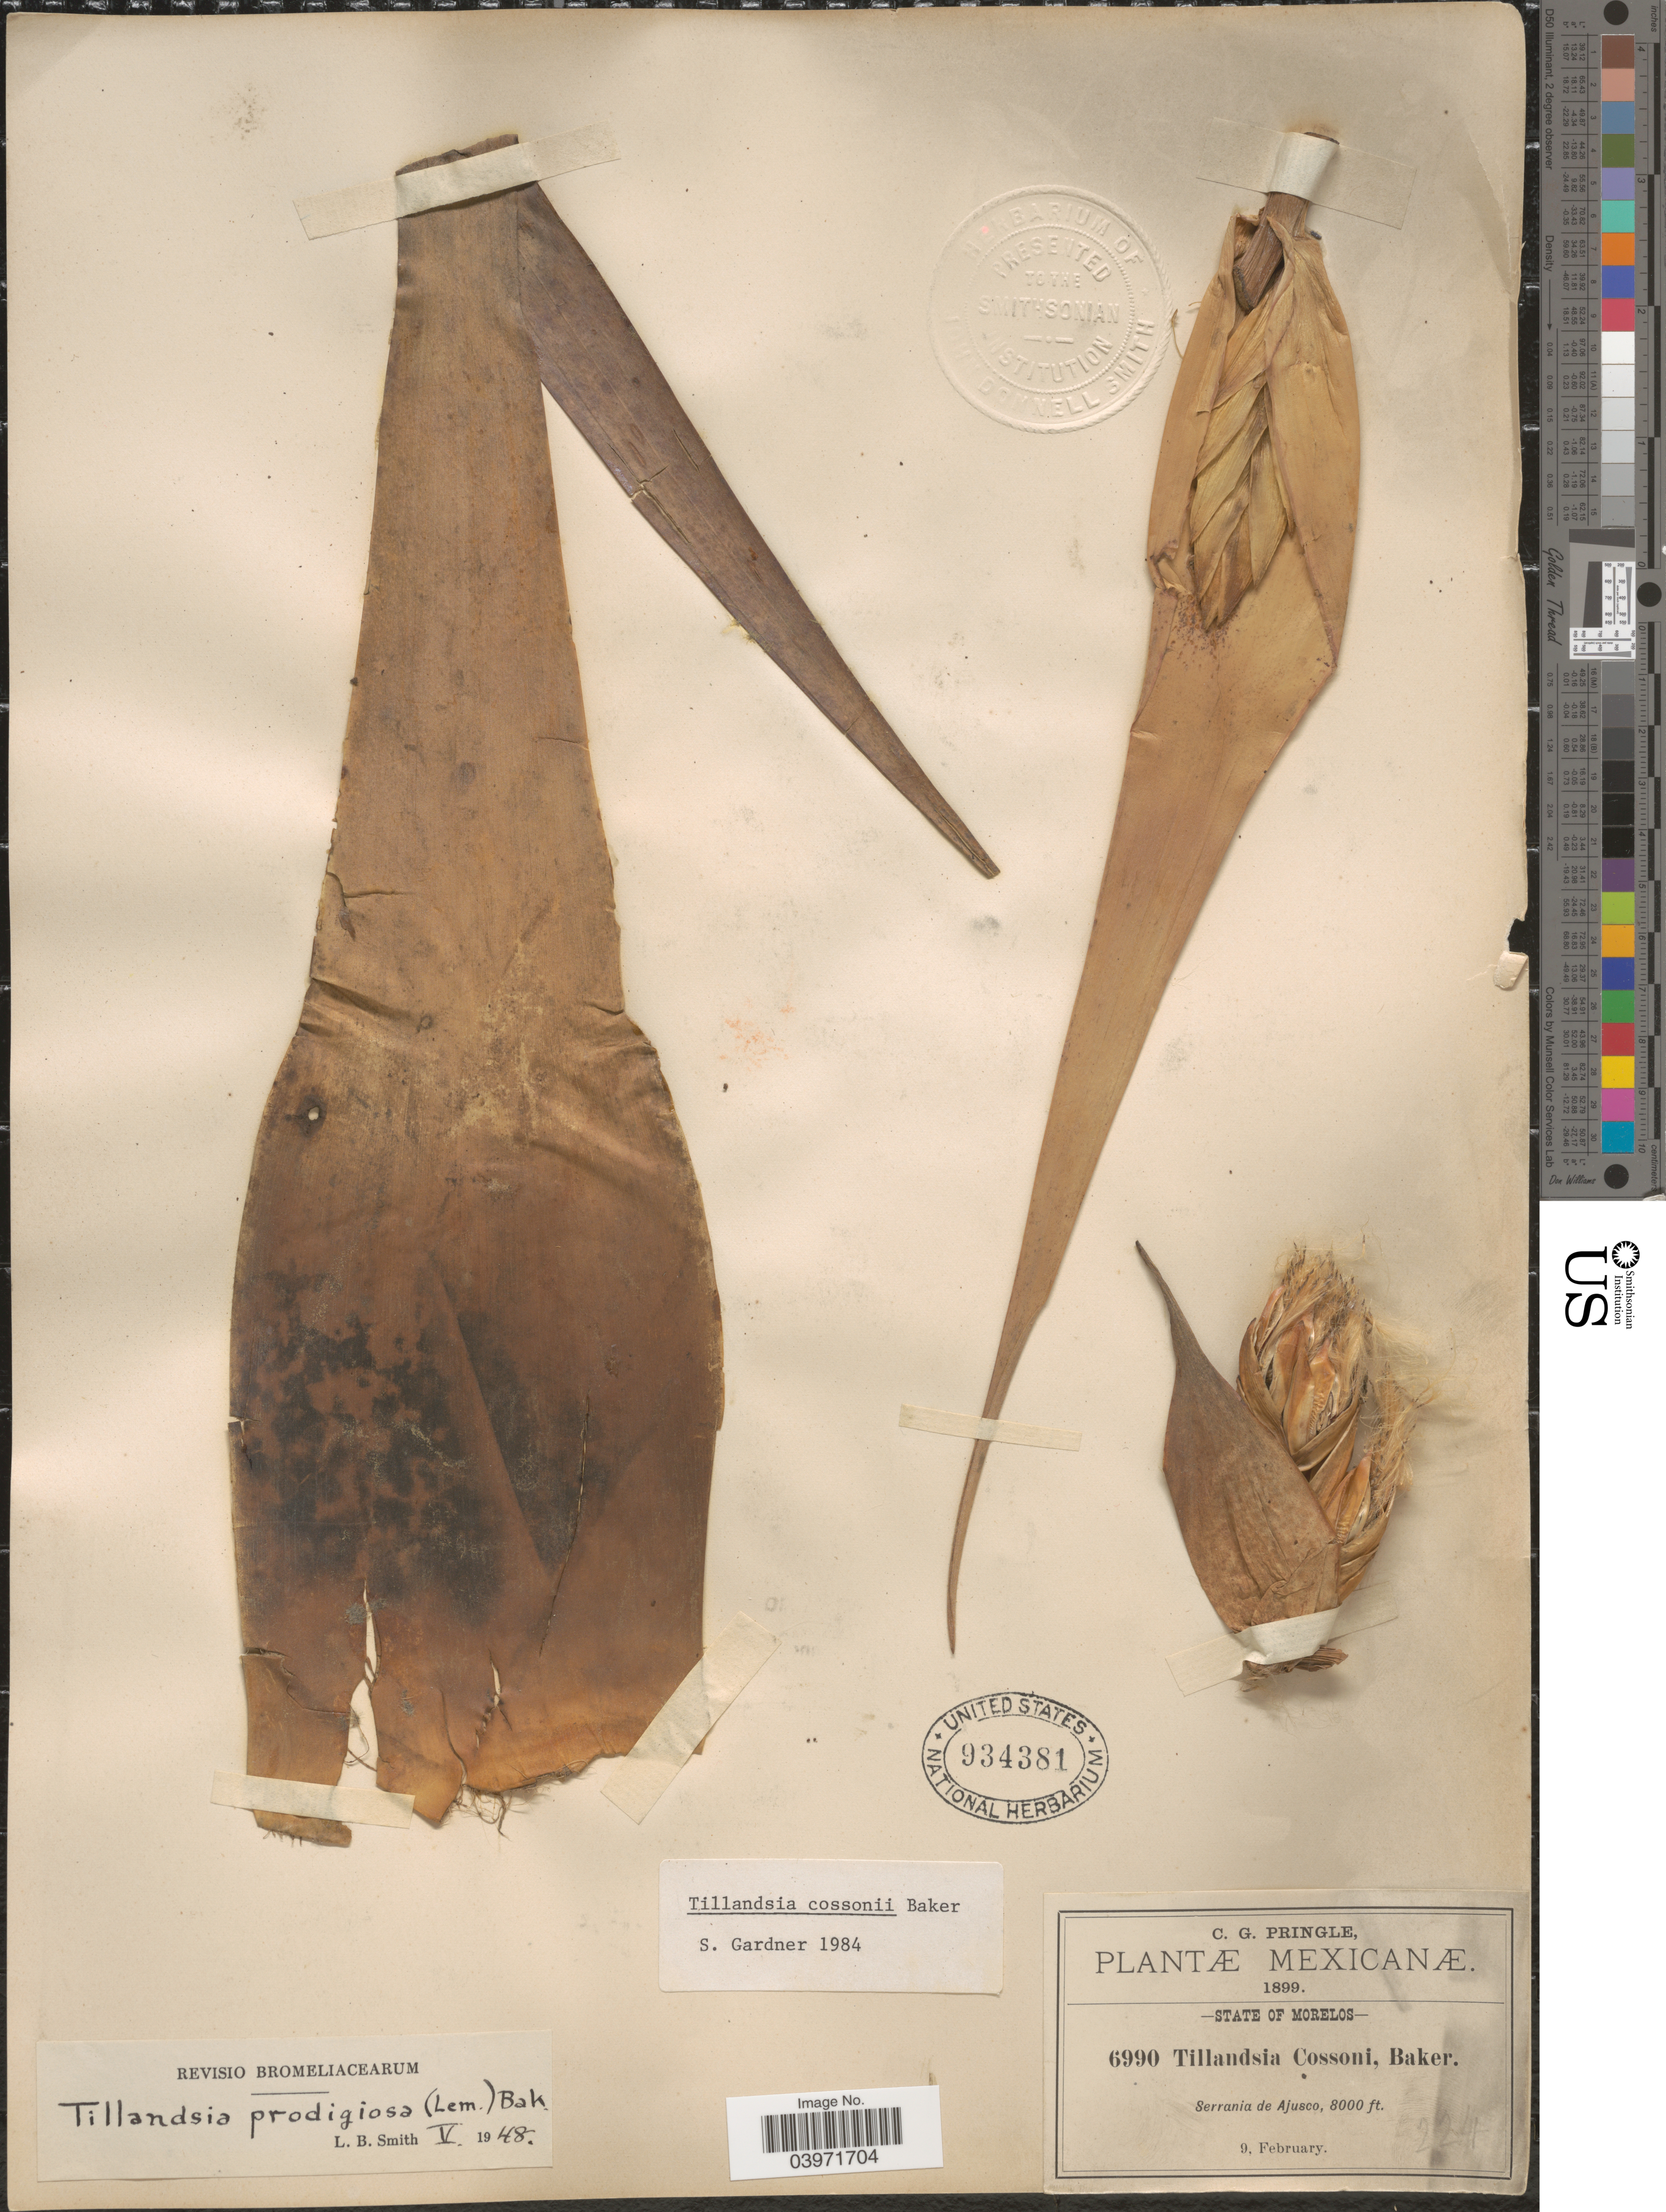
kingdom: Plantae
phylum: Tracheophyta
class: Liliopsida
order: Poales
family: Bromeliaceae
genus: Tillandsia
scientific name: Tillandsia prodigiosa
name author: (Lem.) Baker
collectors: C. G. Pringle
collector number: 6990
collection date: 1899-02-09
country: Mexico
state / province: Morelos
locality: Serrania de Ajusco.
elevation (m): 2438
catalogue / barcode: US 934381